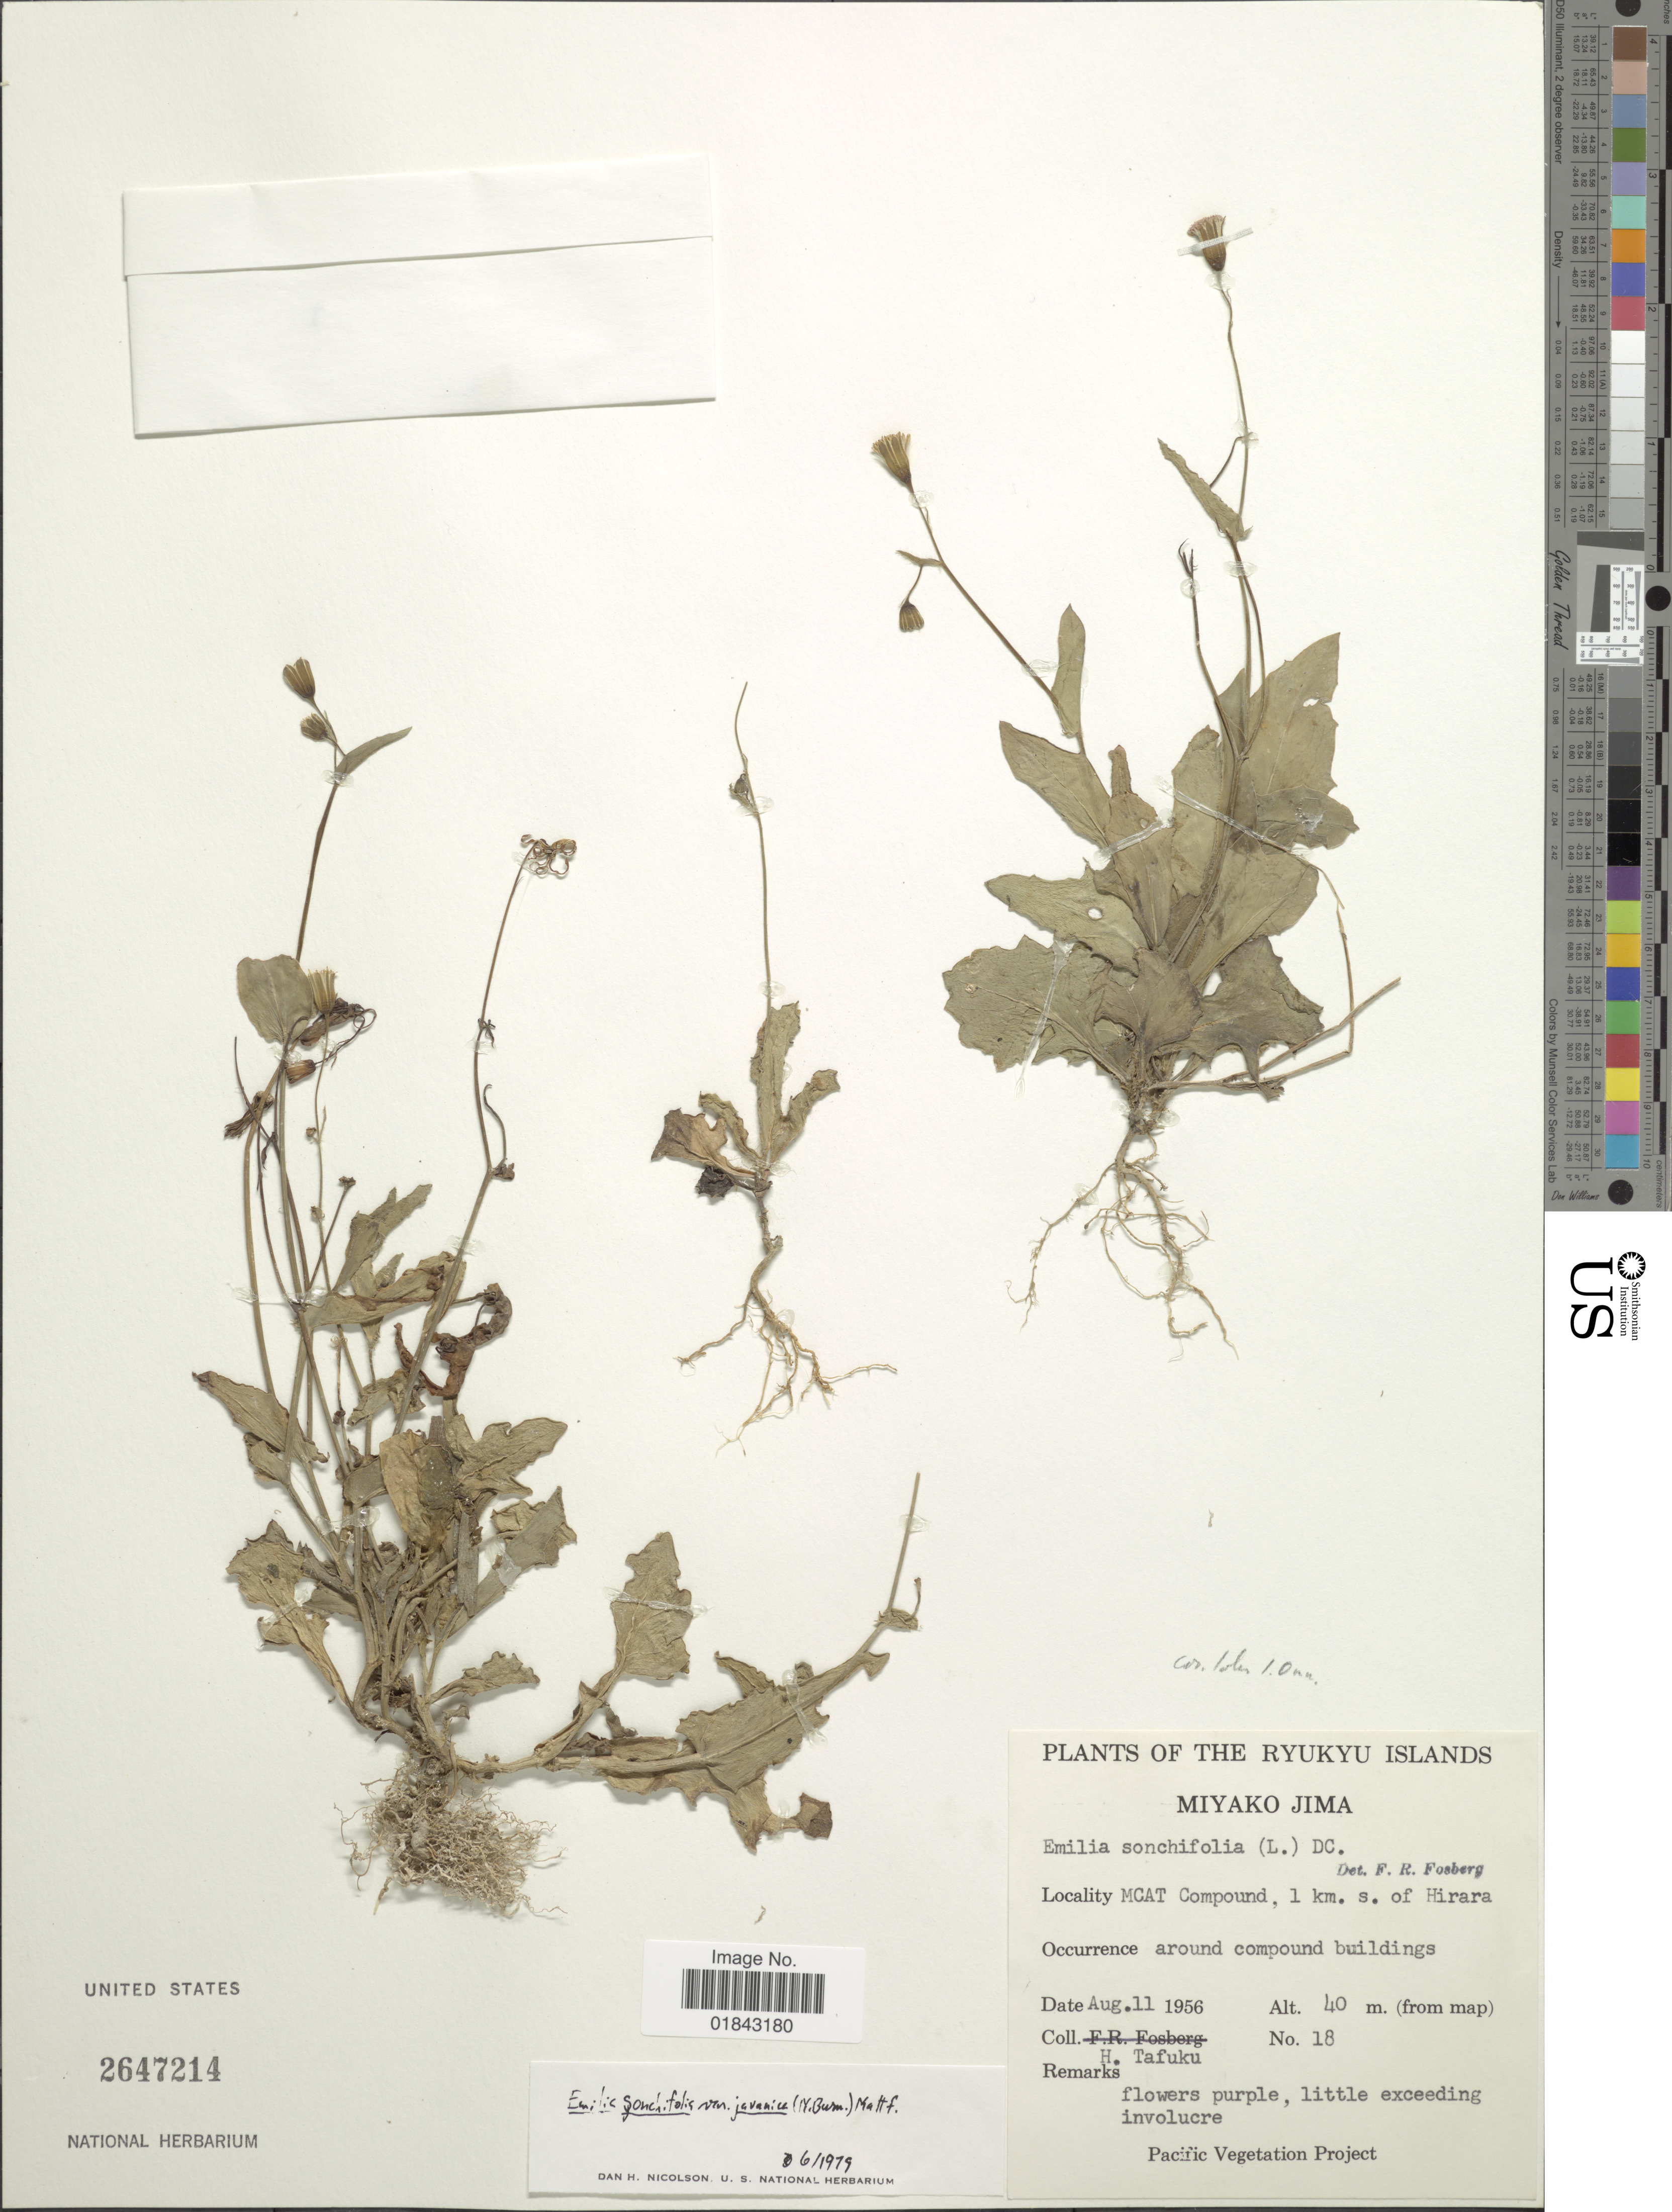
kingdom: Plantae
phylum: Tracheophyta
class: Magnoliopsida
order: Asterales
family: Asteraceae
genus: Emilia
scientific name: Emilia sonchifolia var. javanica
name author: (Burm. f.) Mattf.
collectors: H. Tafuku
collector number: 18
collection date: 1956-08-11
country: Japan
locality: Ryukyu Islands, Miyako Jima, MCAT Compound, 1 km. s. of Hirara, around compound buildings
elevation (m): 40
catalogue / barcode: US 2647214